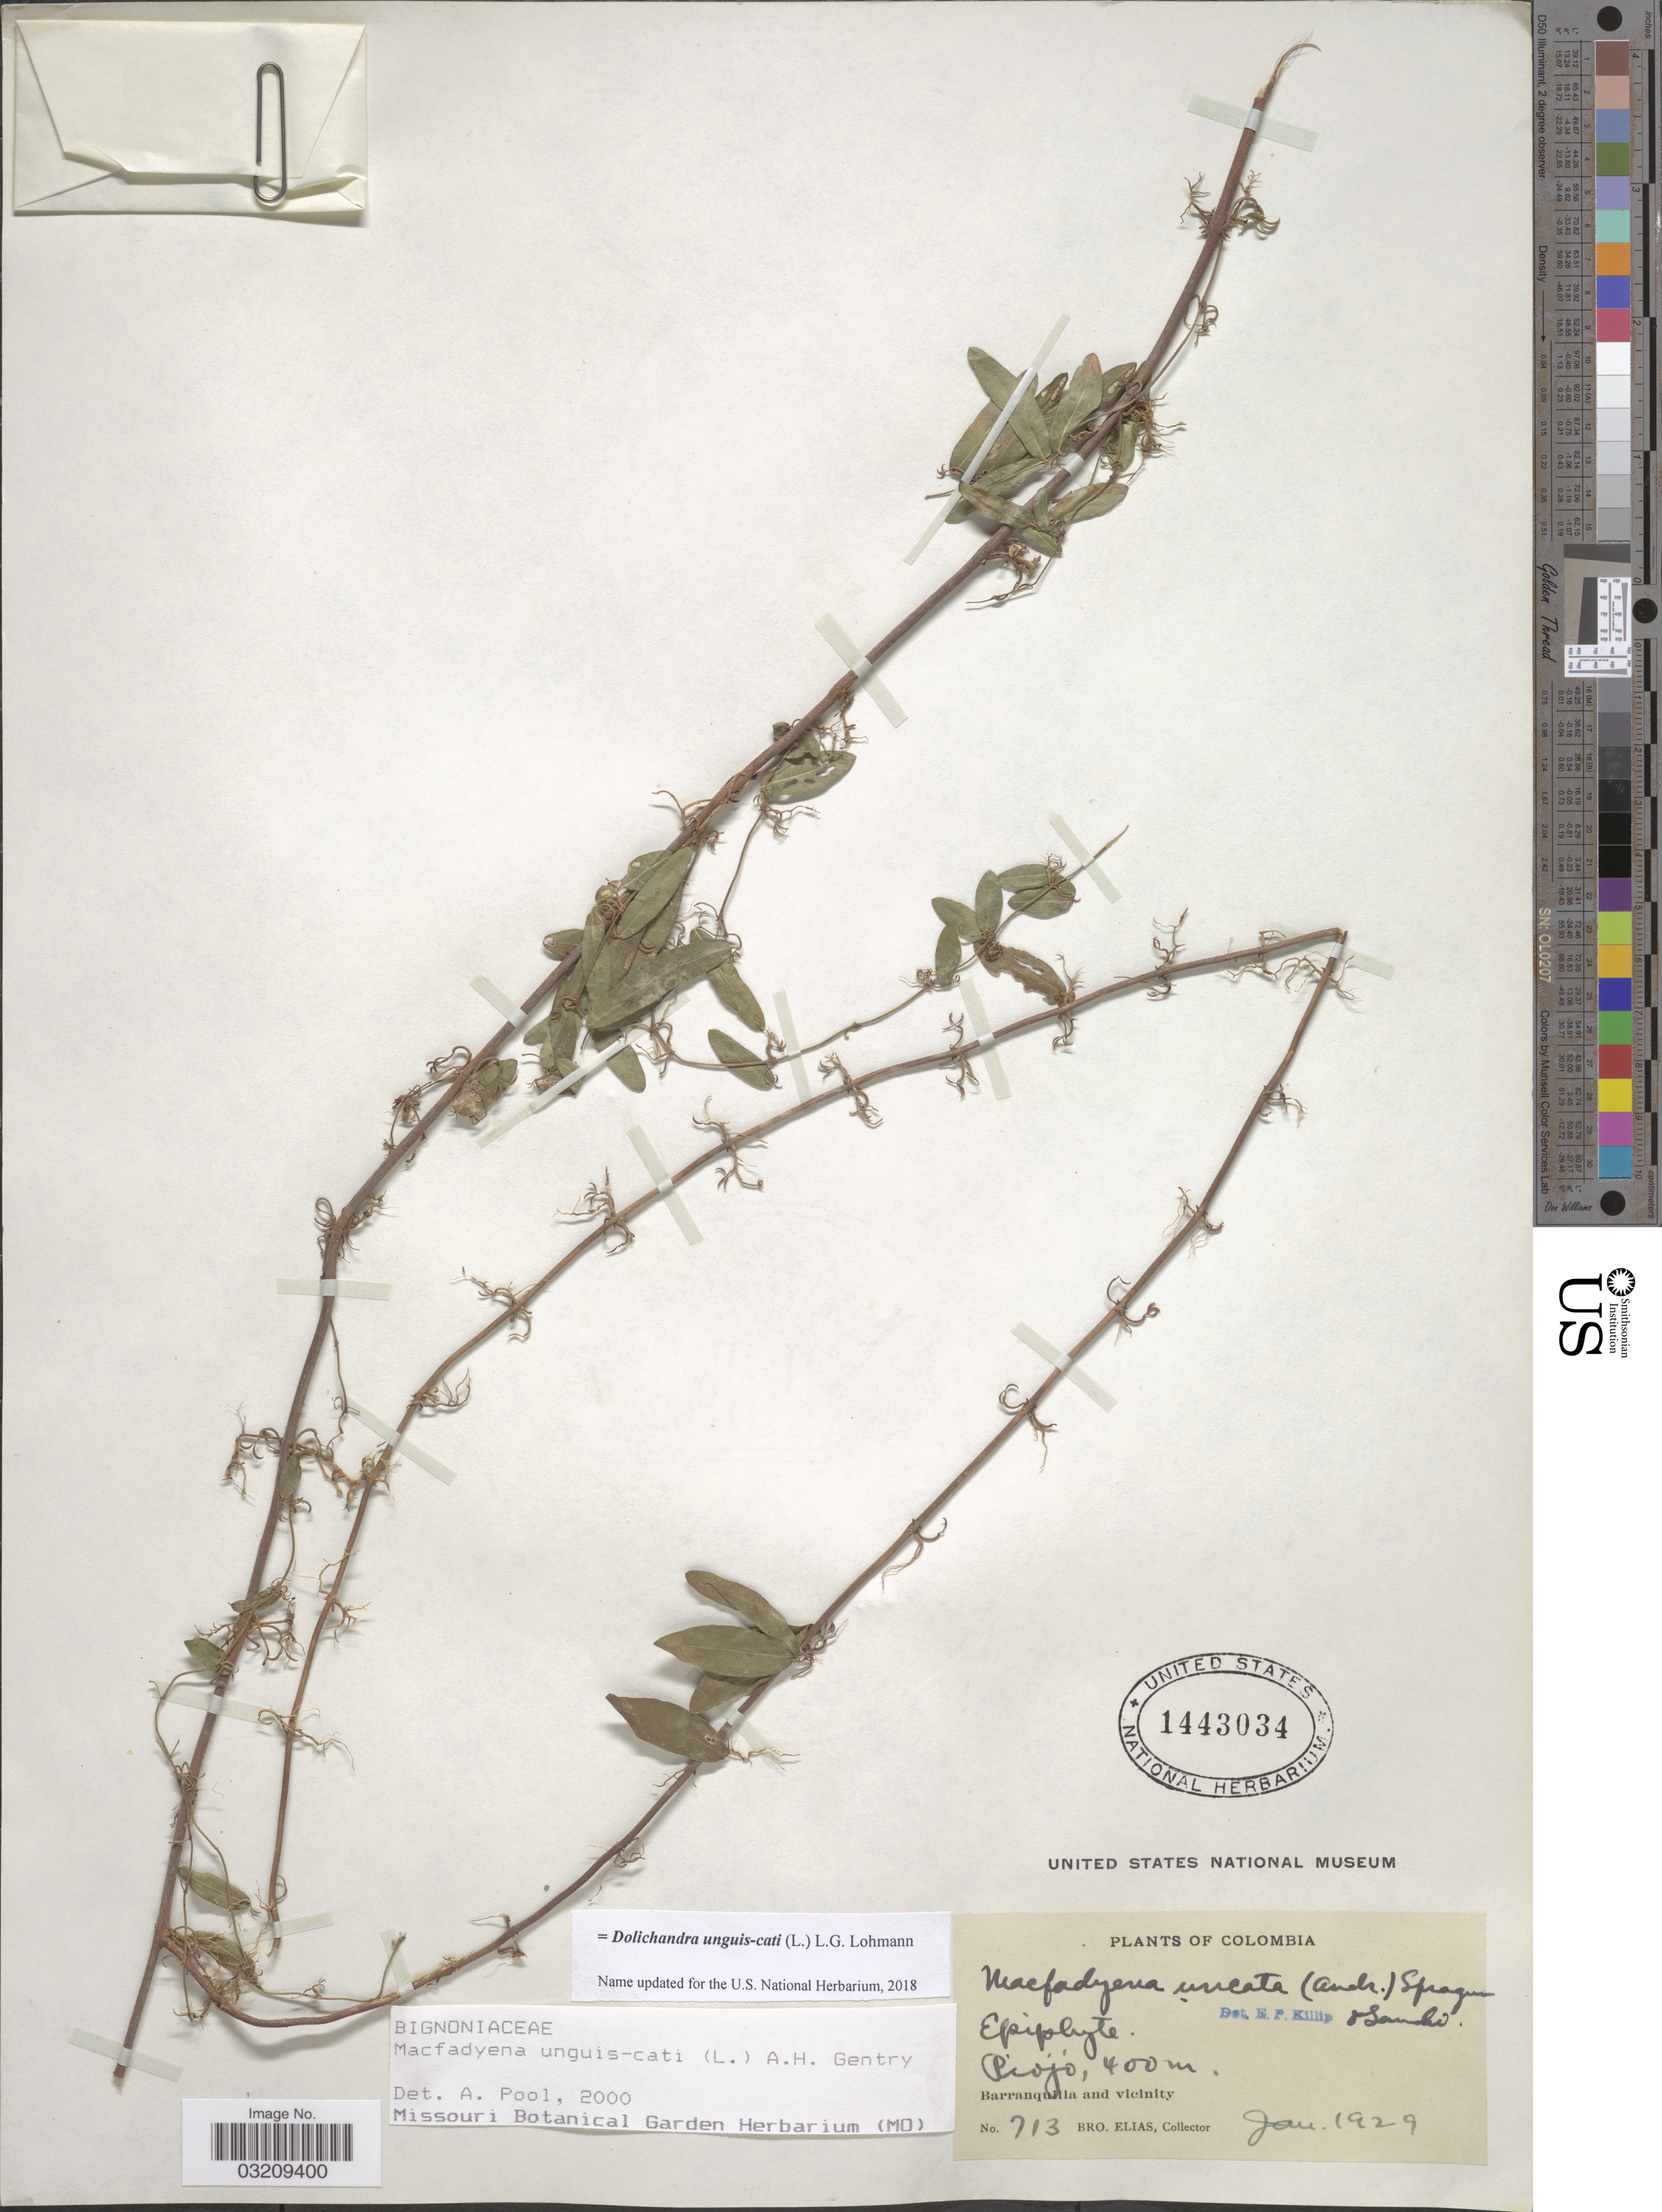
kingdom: Plantae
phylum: Tracheophyta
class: Magnoliopsida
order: Lamiales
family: Bignoniaceae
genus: Dolichandra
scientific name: Dolichandra unguis-cati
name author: (L.) L.G. Lohmann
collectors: Bro. Elias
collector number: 713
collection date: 1929-01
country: Colombia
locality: Piojo. Barranquilla and vicinity.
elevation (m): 400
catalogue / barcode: US 1443034